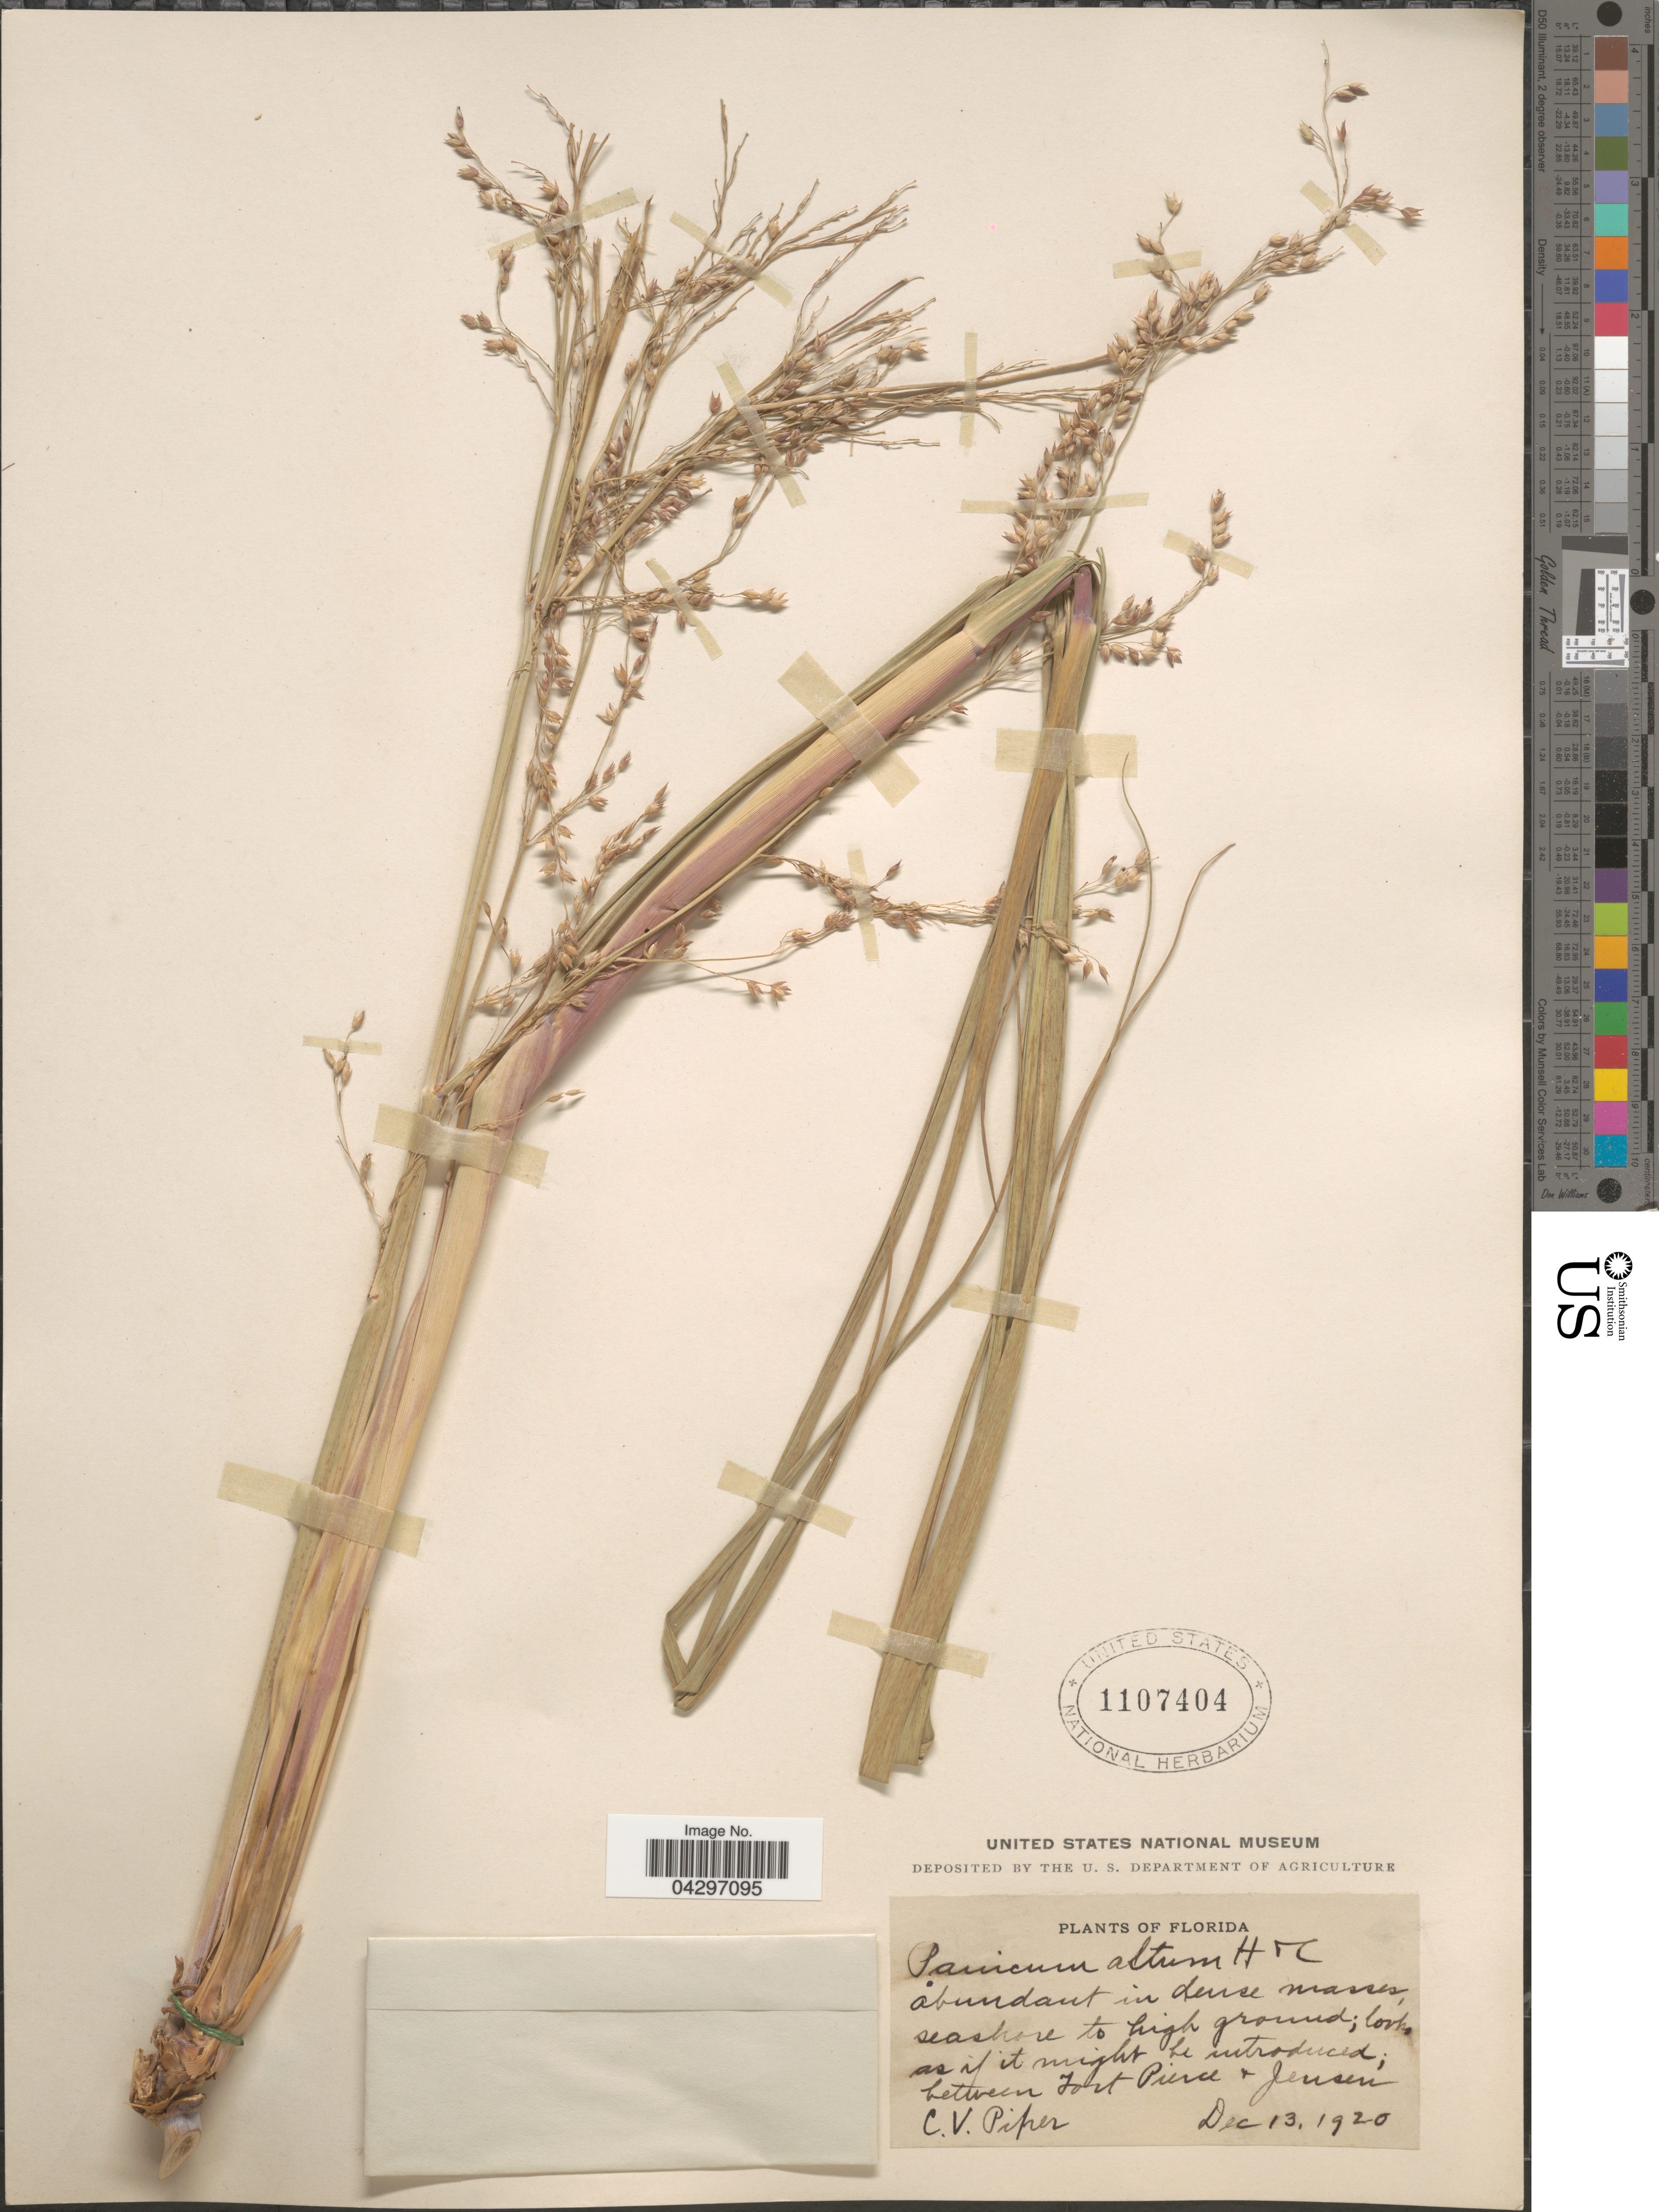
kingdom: Plantae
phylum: Tracheophyta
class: Liliopsida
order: Poales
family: Poaceae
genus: Panicum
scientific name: Panicum amarum var. amarulum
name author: (Hitchc. & Chase) Freckmann & Lelong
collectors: C. V. Piper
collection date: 1920-12-13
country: United States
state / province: Florida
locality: Between Fort Pierce & Jensen.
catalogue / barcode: US 1107404